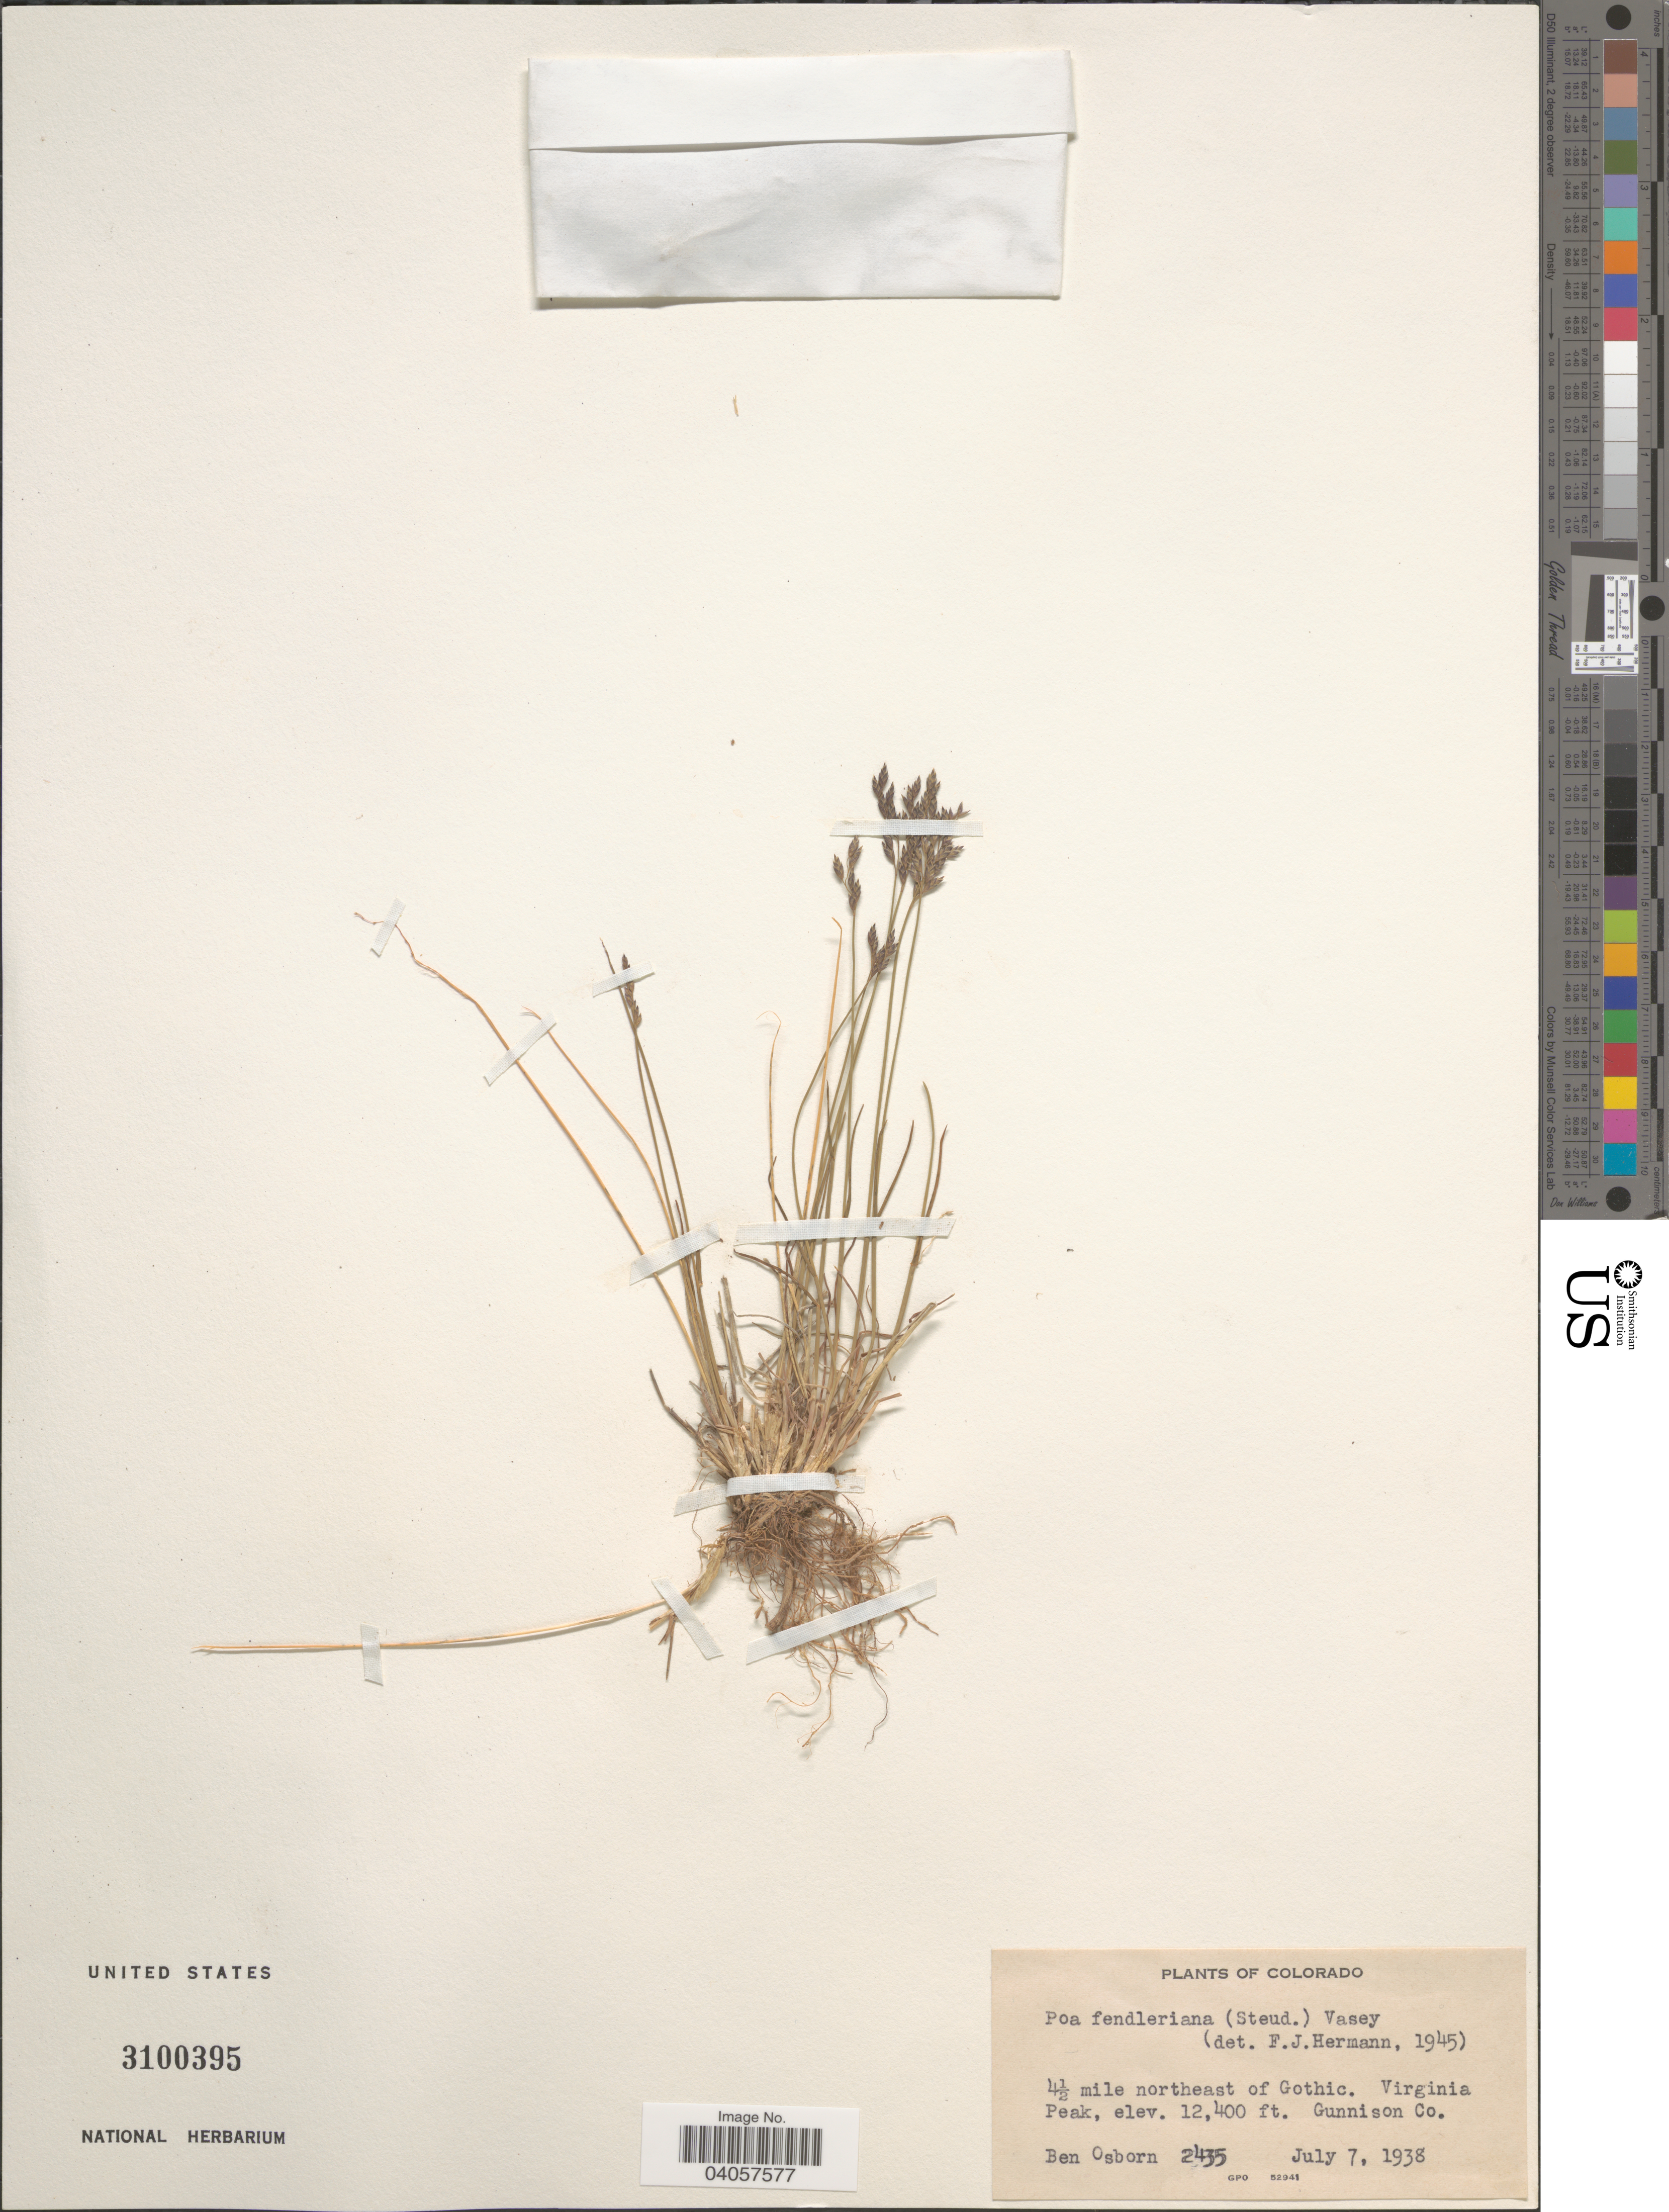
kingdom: Plantae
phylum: Tracheophyta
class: Liliopsida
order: Poales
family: Poaceae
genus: Poa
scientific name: Poa fendleriana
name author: (Steud.) Vasey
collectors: B. Osborn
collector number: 2435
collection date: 1938-07-07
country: United States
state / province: Colorado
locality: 4½ mile northeast of Gothic. Virginia Peak. Gunnison Co.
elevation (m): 3780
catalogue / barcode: US 3100395